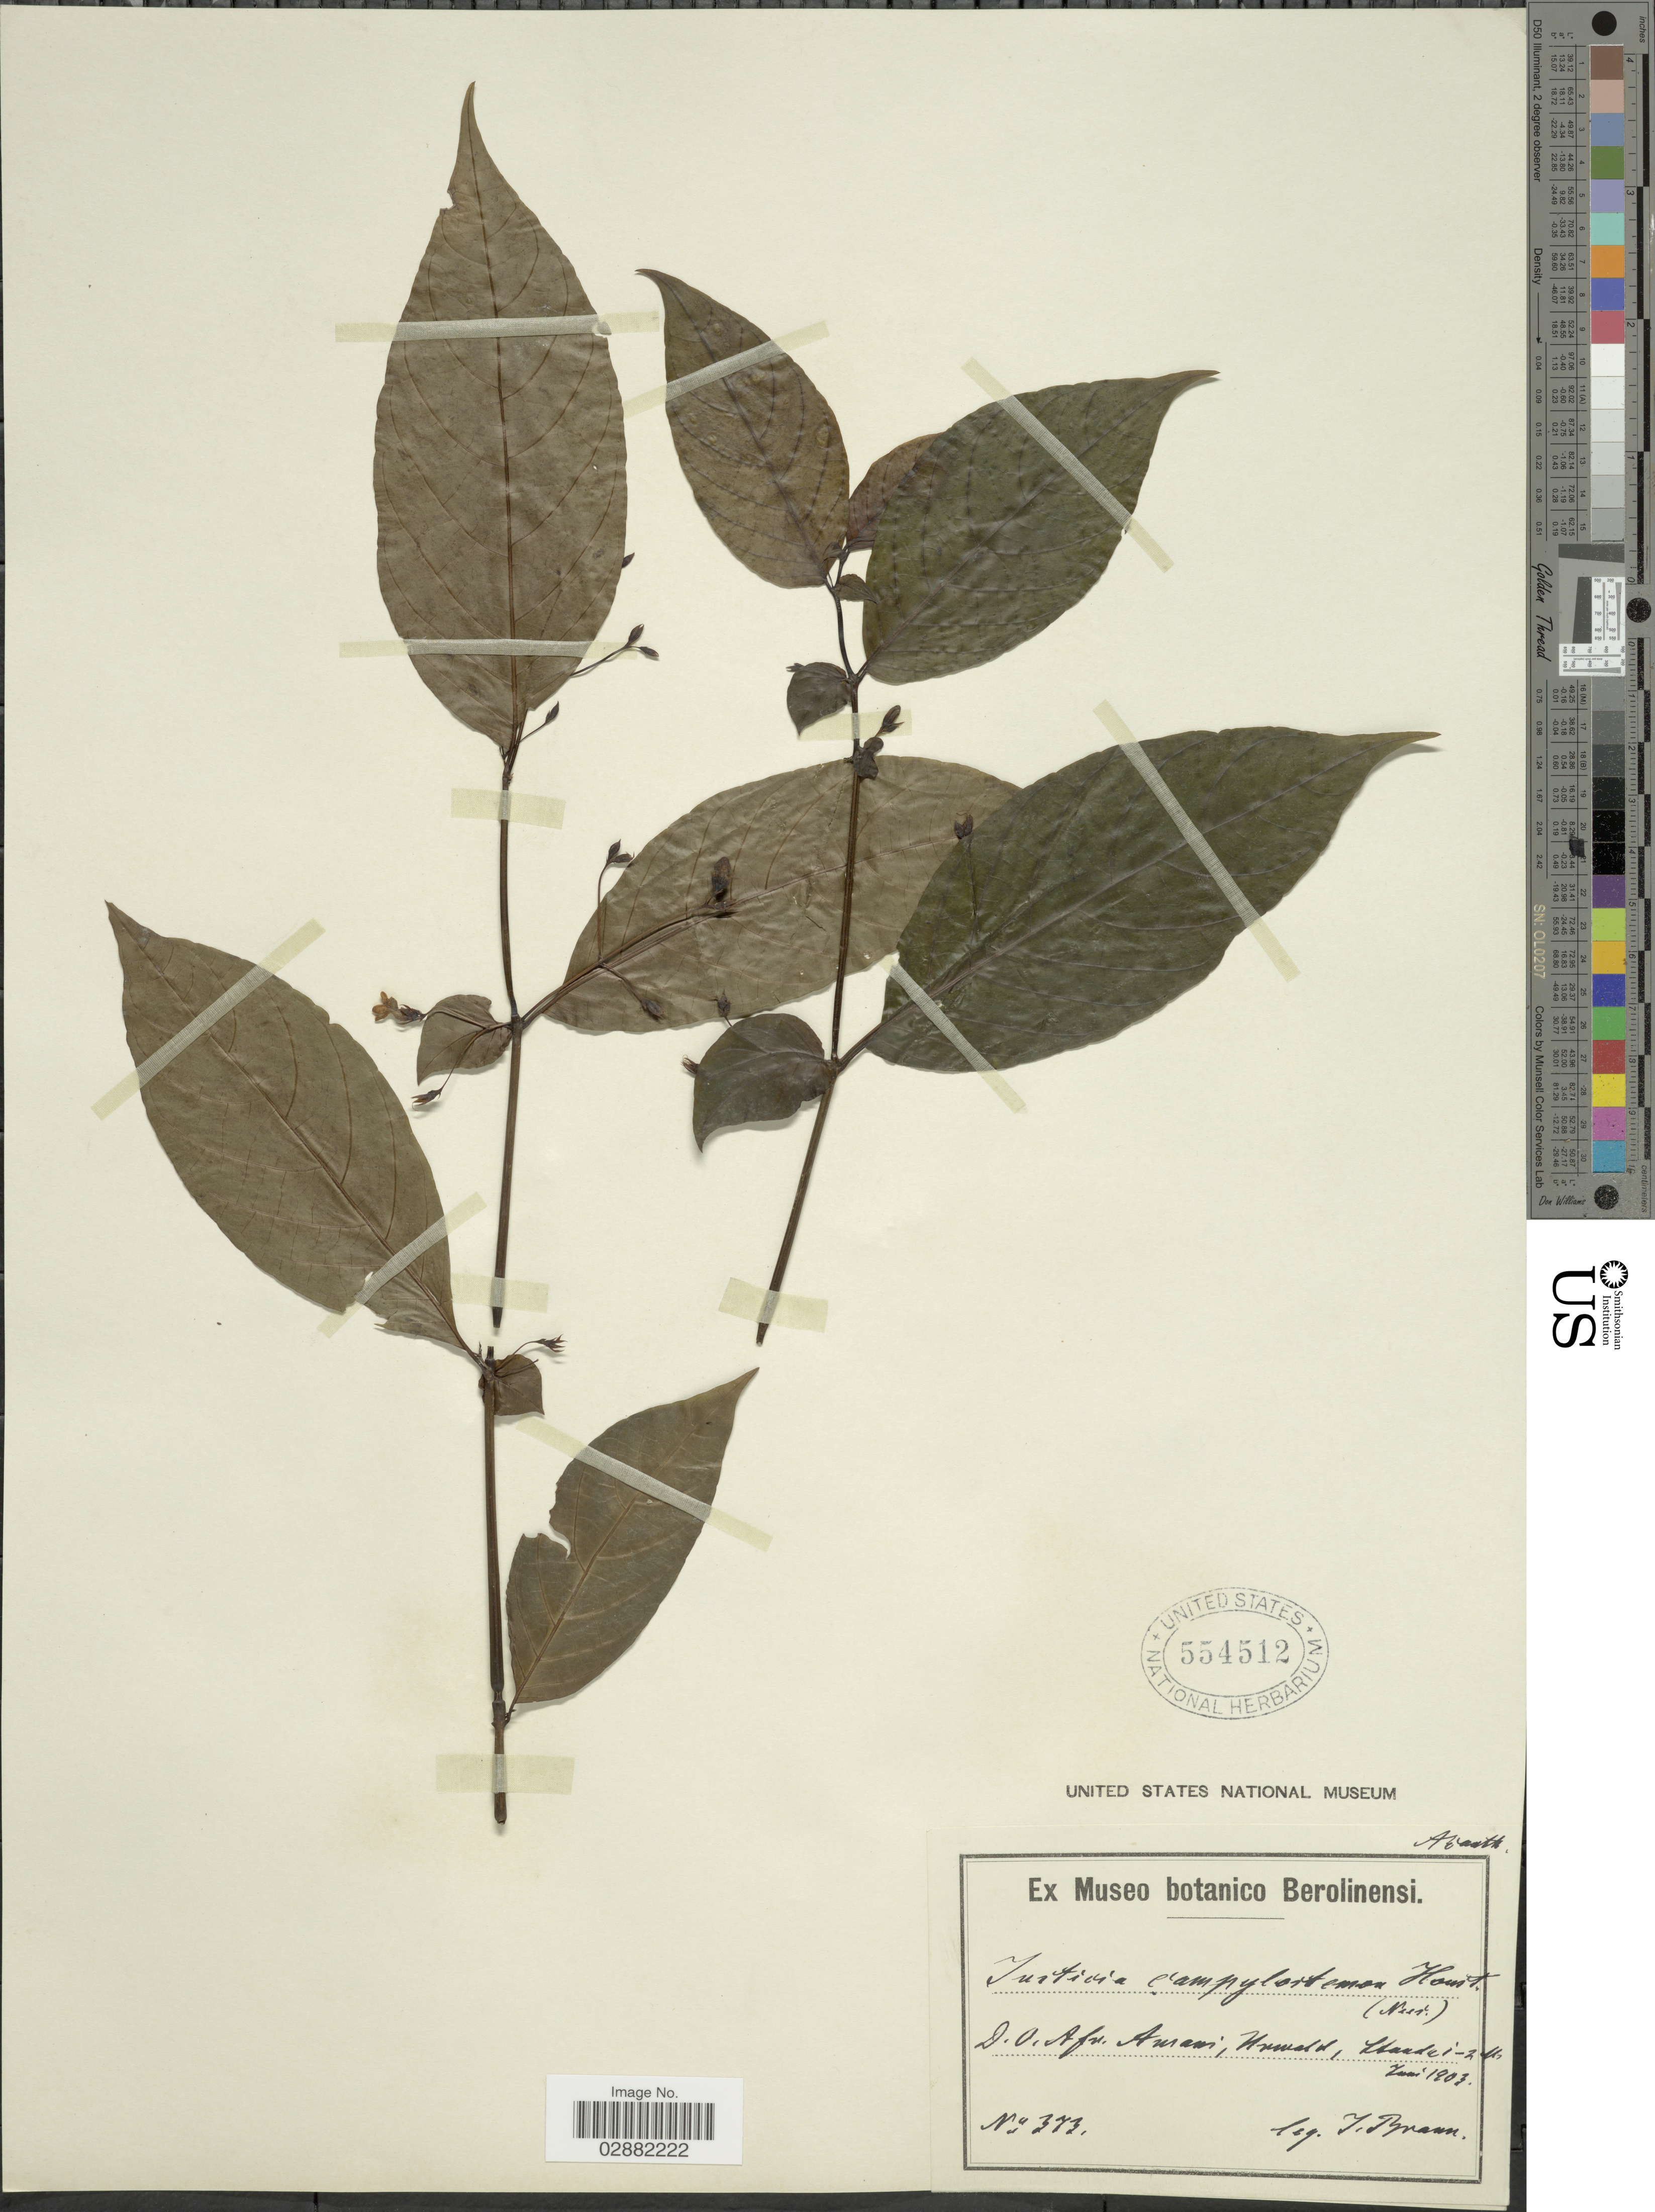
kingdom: Plantae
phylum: Tracheophyta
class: Magnoliopsida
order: Lamiales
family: Acanthaceae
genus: Justicia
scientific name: Justicia campylostemon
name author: T. Anderson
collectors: J. Braun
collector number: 373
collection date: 1903-06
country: Tanzania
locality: D. O. Afr. : Amani, Urwald, Standei. [interpreted]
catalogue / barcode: US 554512